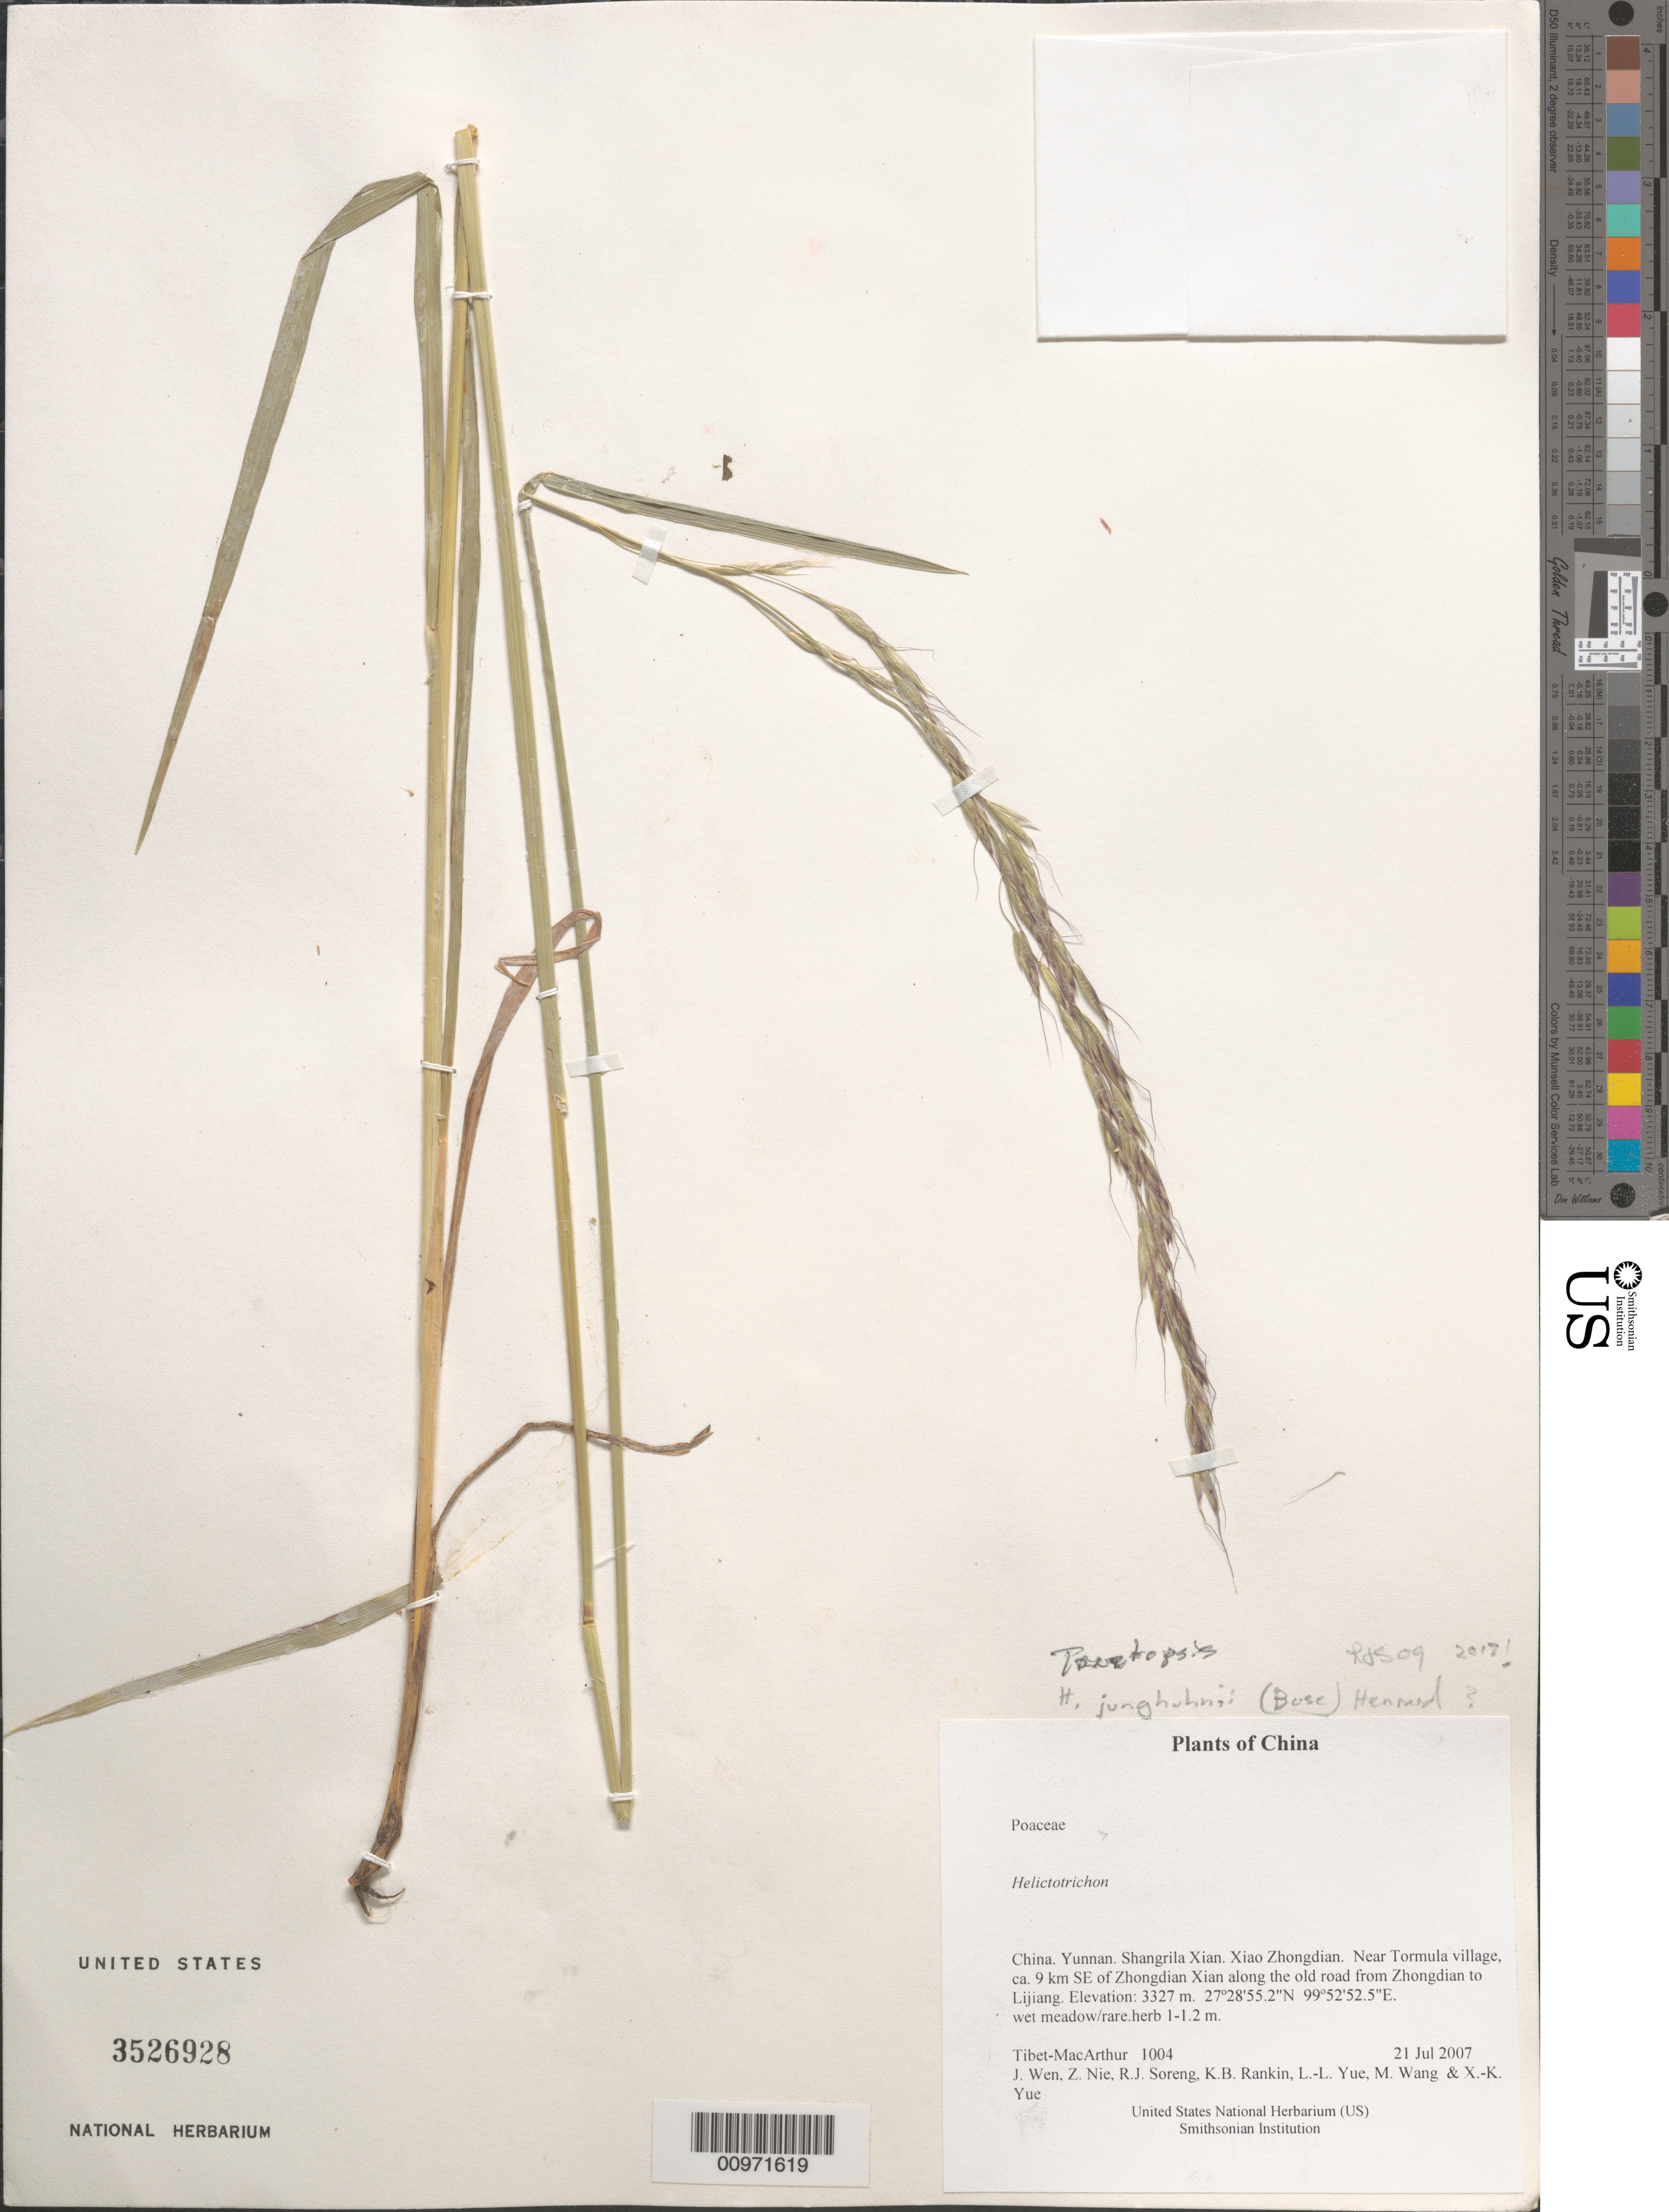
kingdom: Plantae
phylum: Tracheophyta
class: Liliopsida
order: Poales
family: Poaceae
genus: Trisetopsis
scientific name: Trisetopsis junghuhnii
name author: (Büse) Röser & Wölk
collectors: Tibet-MacArthur, J. Wen, Z. Nie, R. J. Soreng, K. Rankin, L. Yue, M. Wang & X. Yue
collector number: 1004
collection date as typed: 21 Jul 2007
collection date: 2007-07-21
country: China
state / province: Yunnan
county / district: Shangrila Xian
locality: Xiao Zhongdian. Near Tormula village, ca. 9 km SE of Zhongdian Xian along the old road from Zhongdian to Lijiang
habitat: wet meadow/rare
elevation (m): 3327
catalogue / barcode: US 3526928